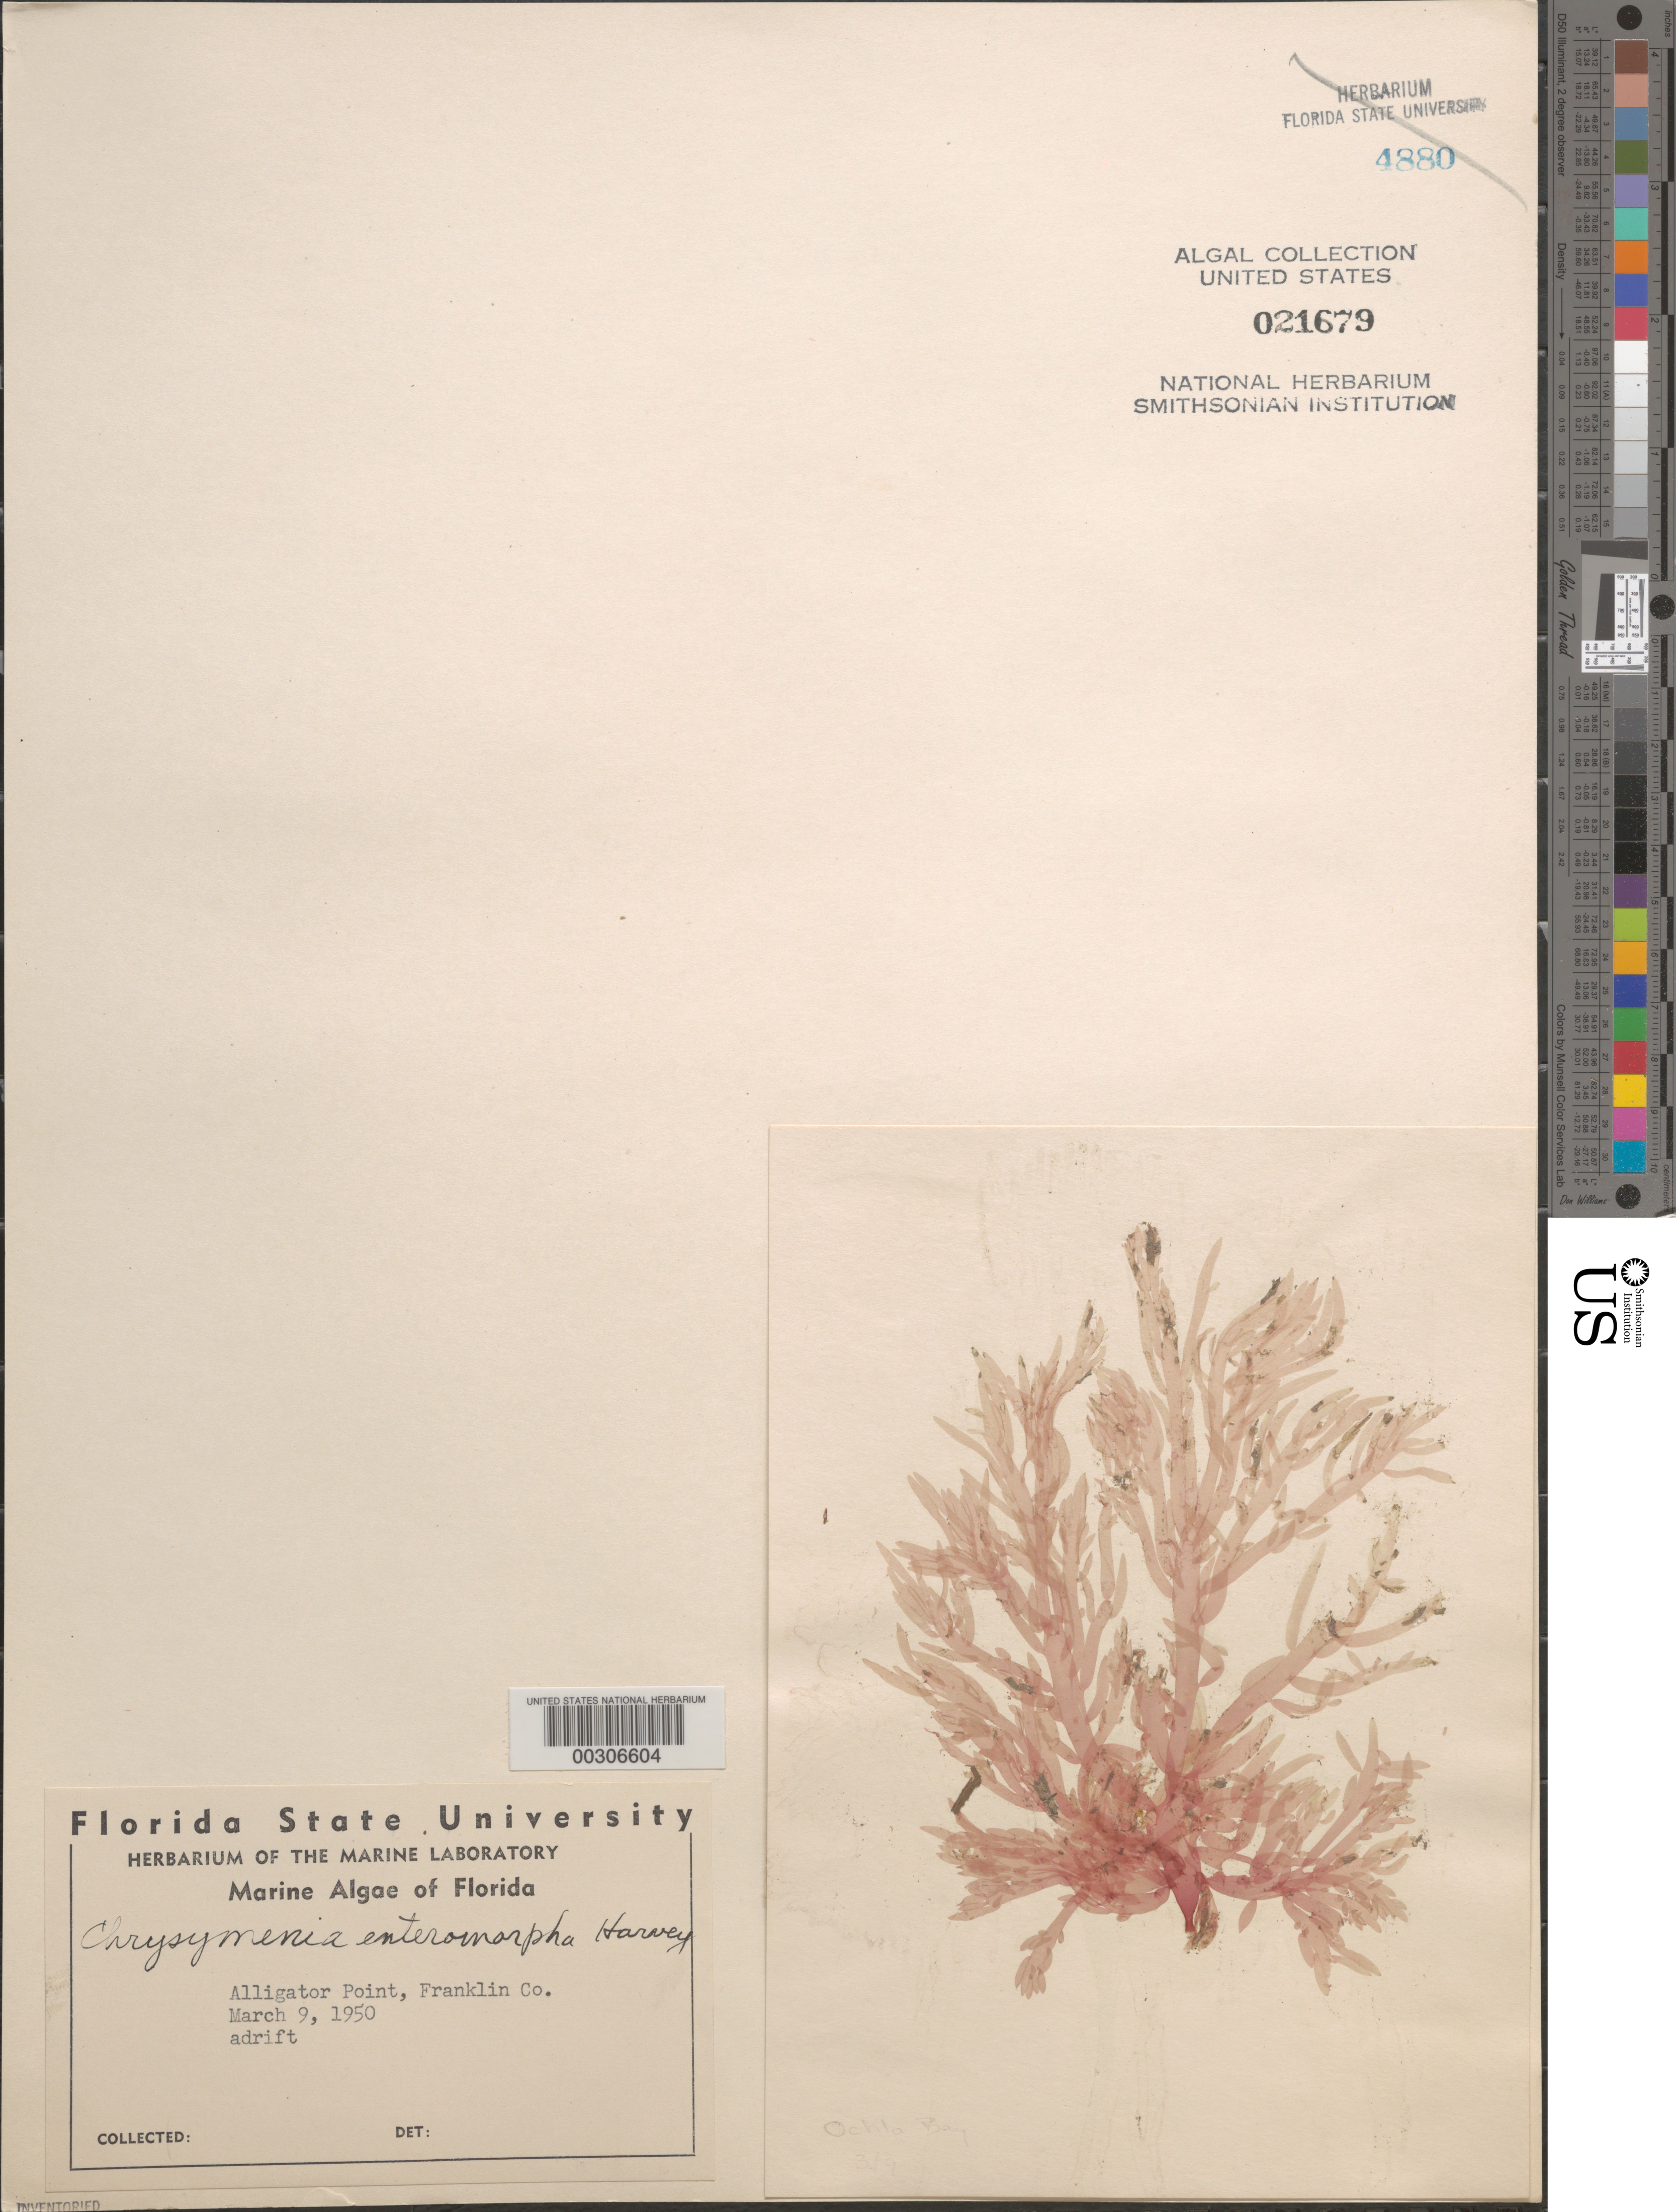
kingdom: Plantae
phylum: Rhodophyta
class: Florideophyceae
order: Rhodymeniales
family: Rhodymeniaceae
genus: Botryocladia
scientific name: Botryocladia enteromorpha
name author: (Harv.) W.E. Schmidt et al. in W.E. Schmidt et al.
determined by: Algae name updating Project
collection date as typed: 09 Mar 1950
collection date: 1950-03-09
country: United States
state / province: Florida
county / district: Franklin County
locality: Alligator Point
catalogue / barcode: US 21679